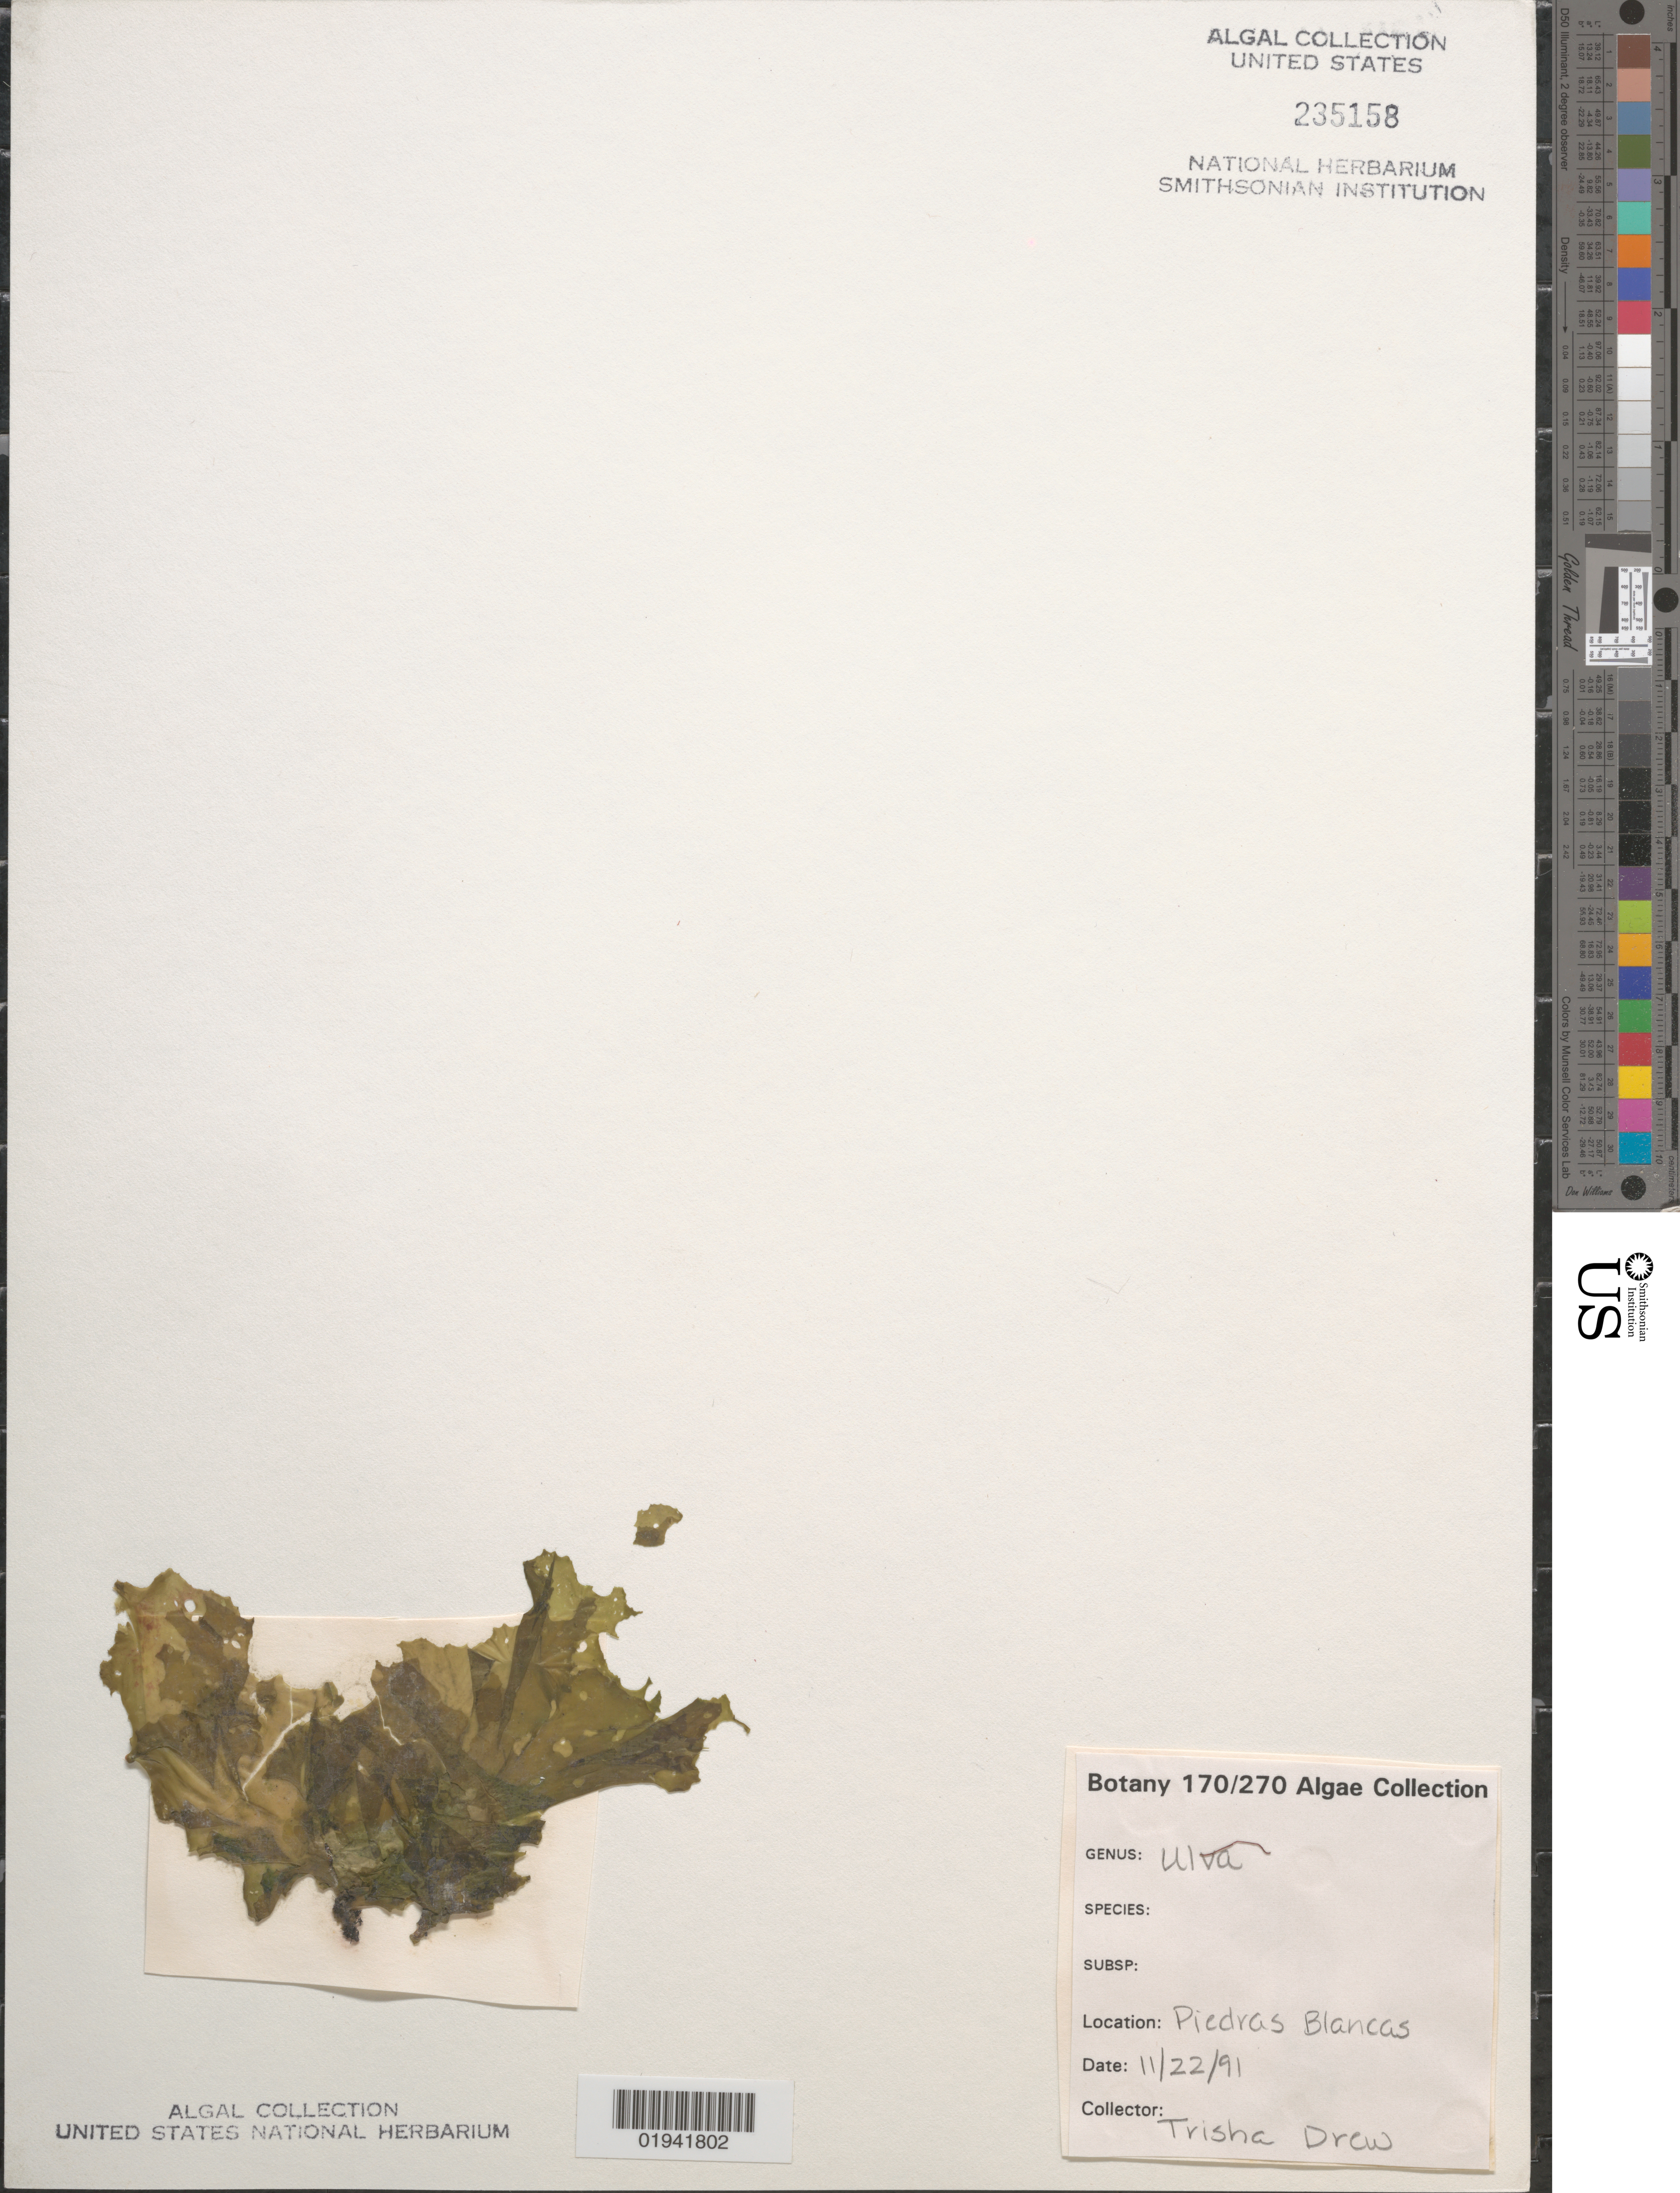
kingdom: Plantae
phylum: Chlorophyta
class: Ulvophyceae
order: Ulvales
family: Ulvaceae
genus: Ulva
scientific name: Ulva sp.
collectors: T. Drew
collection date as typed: Transcribed d/m/y: 22/11/91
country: United States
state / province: California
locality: Piedras Blancas.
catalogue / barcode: US 235158